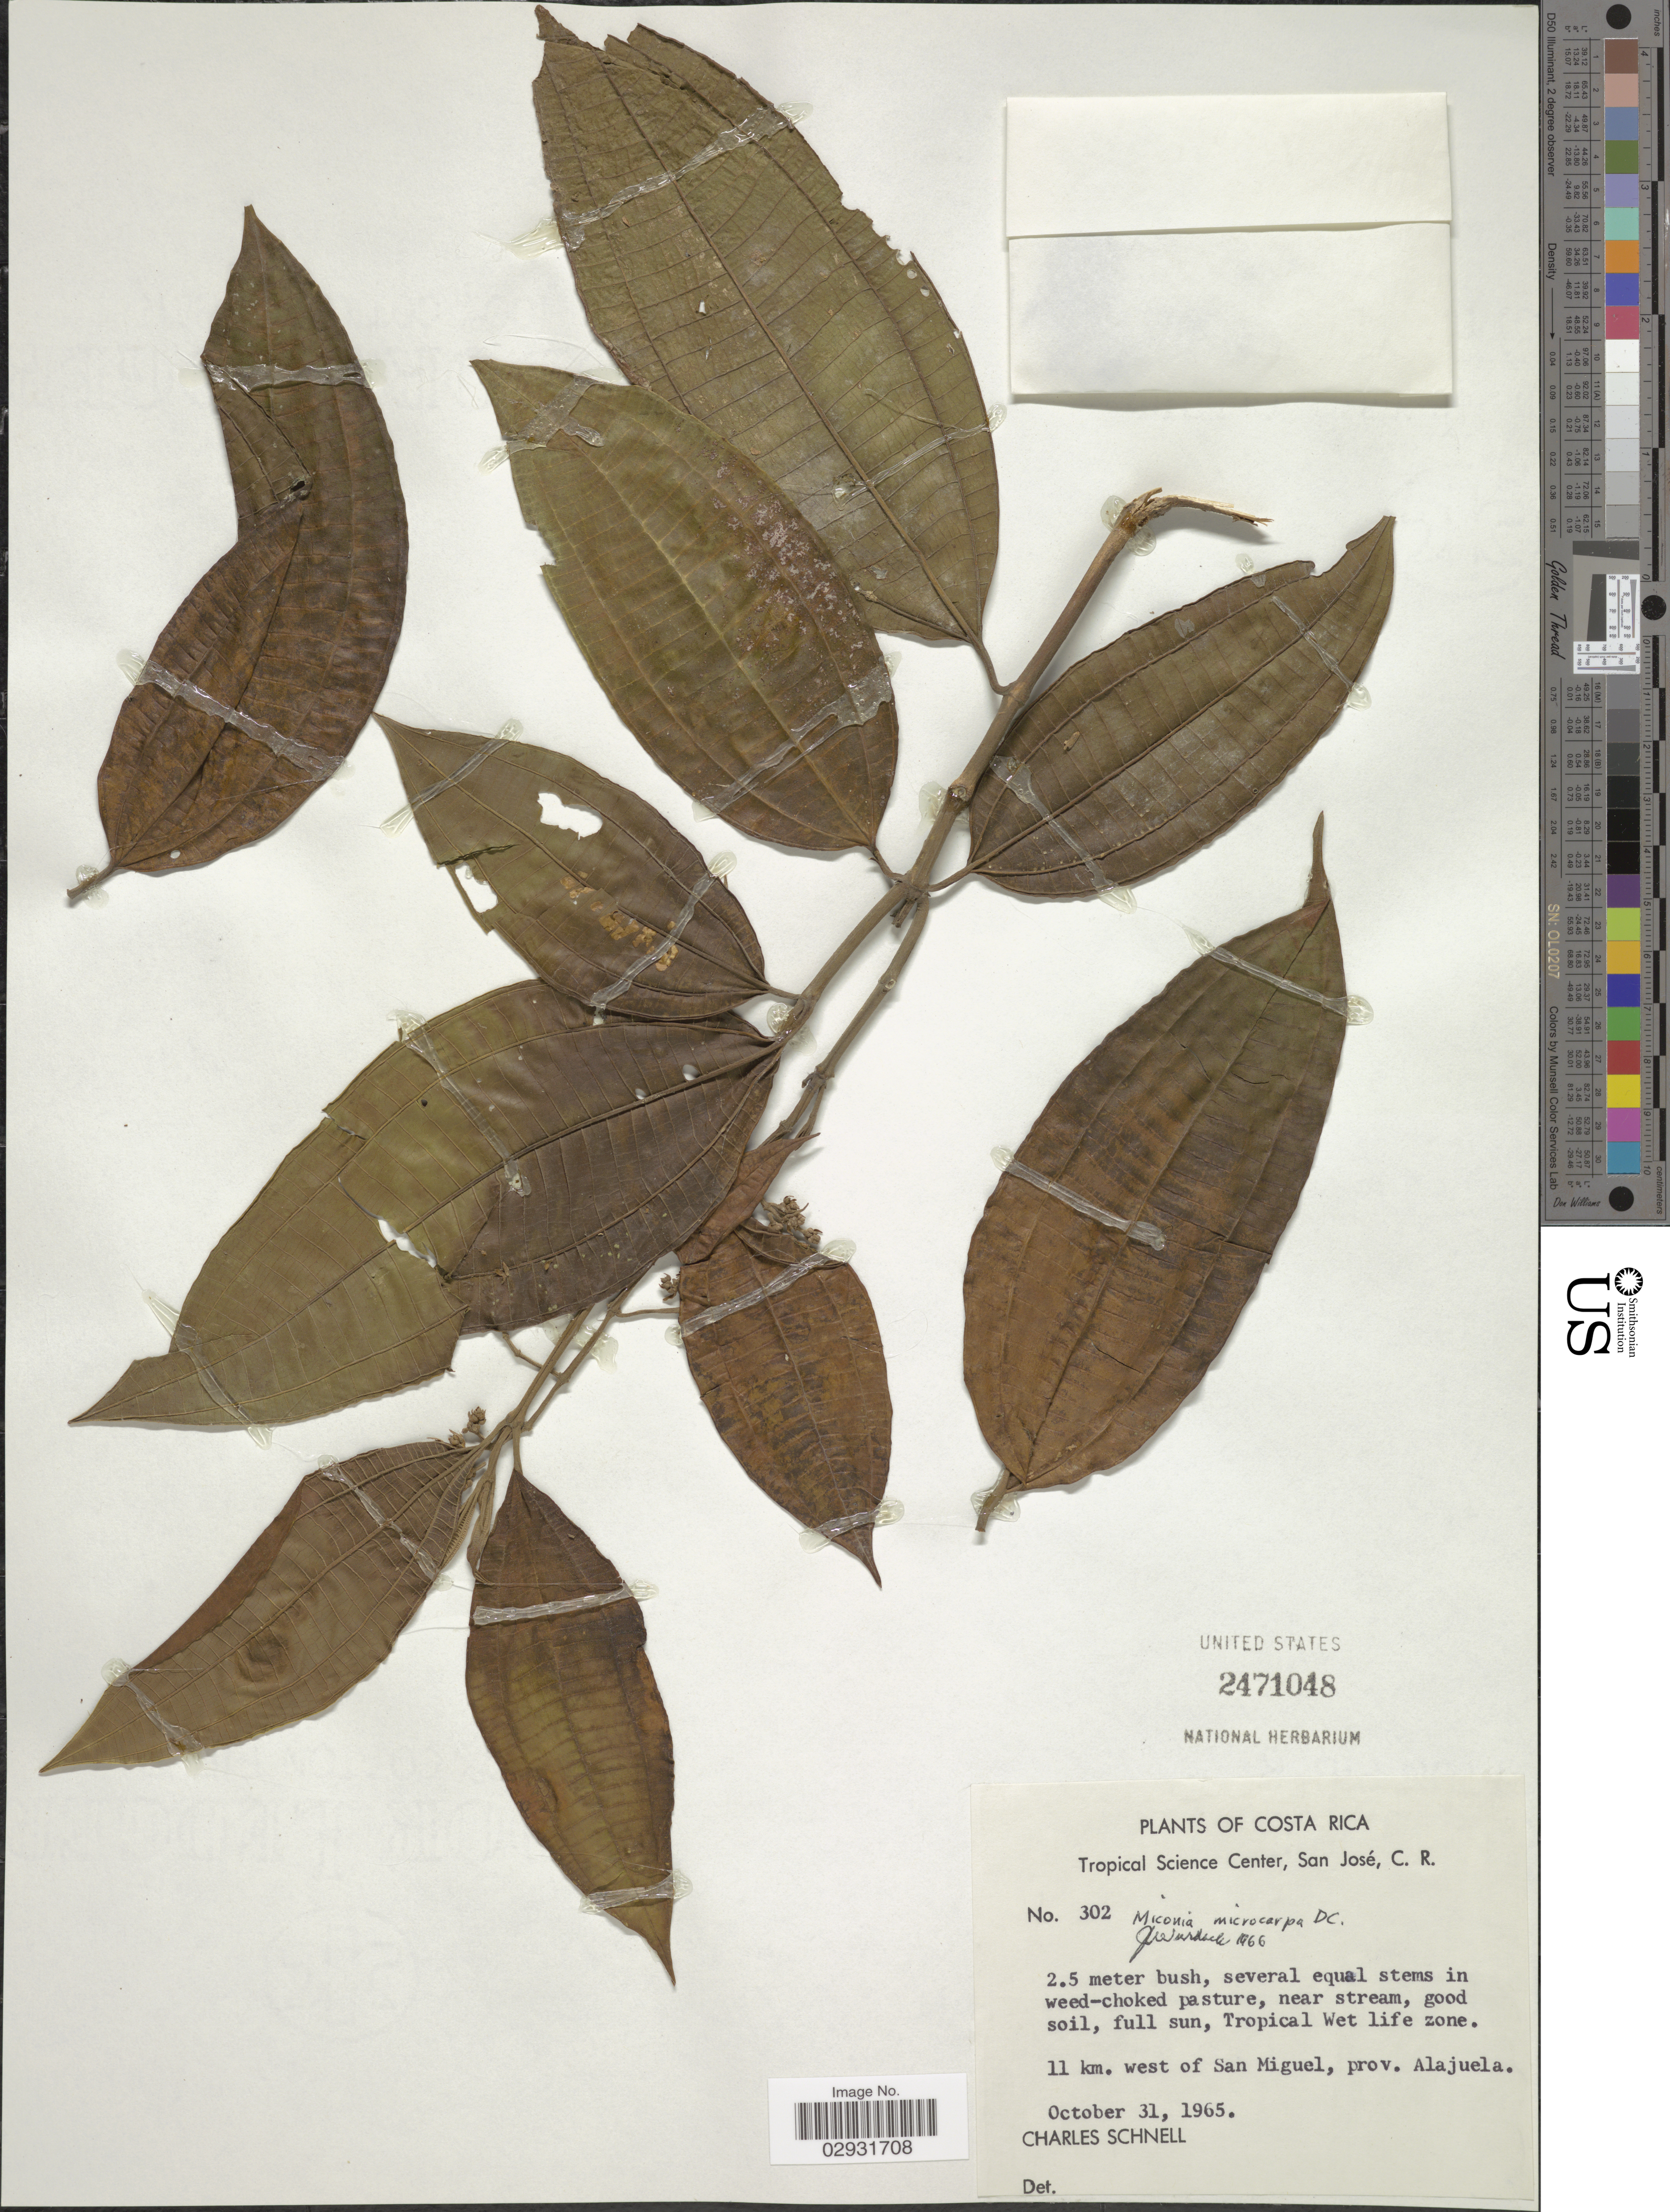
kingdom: Plantae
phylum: Tracheophyta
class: Magnoliopsida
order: Myrtales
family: Melastomataceae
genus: Miconia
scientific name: Miconia affinis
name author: DC.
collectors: C. Schnell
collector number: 302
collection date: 1965-10-31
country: Costa Rica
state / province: Alajuela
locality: Tropical Wet life zone. 11 km. west of San Miguel, prov. Alajuela.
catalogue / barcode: US 2471048